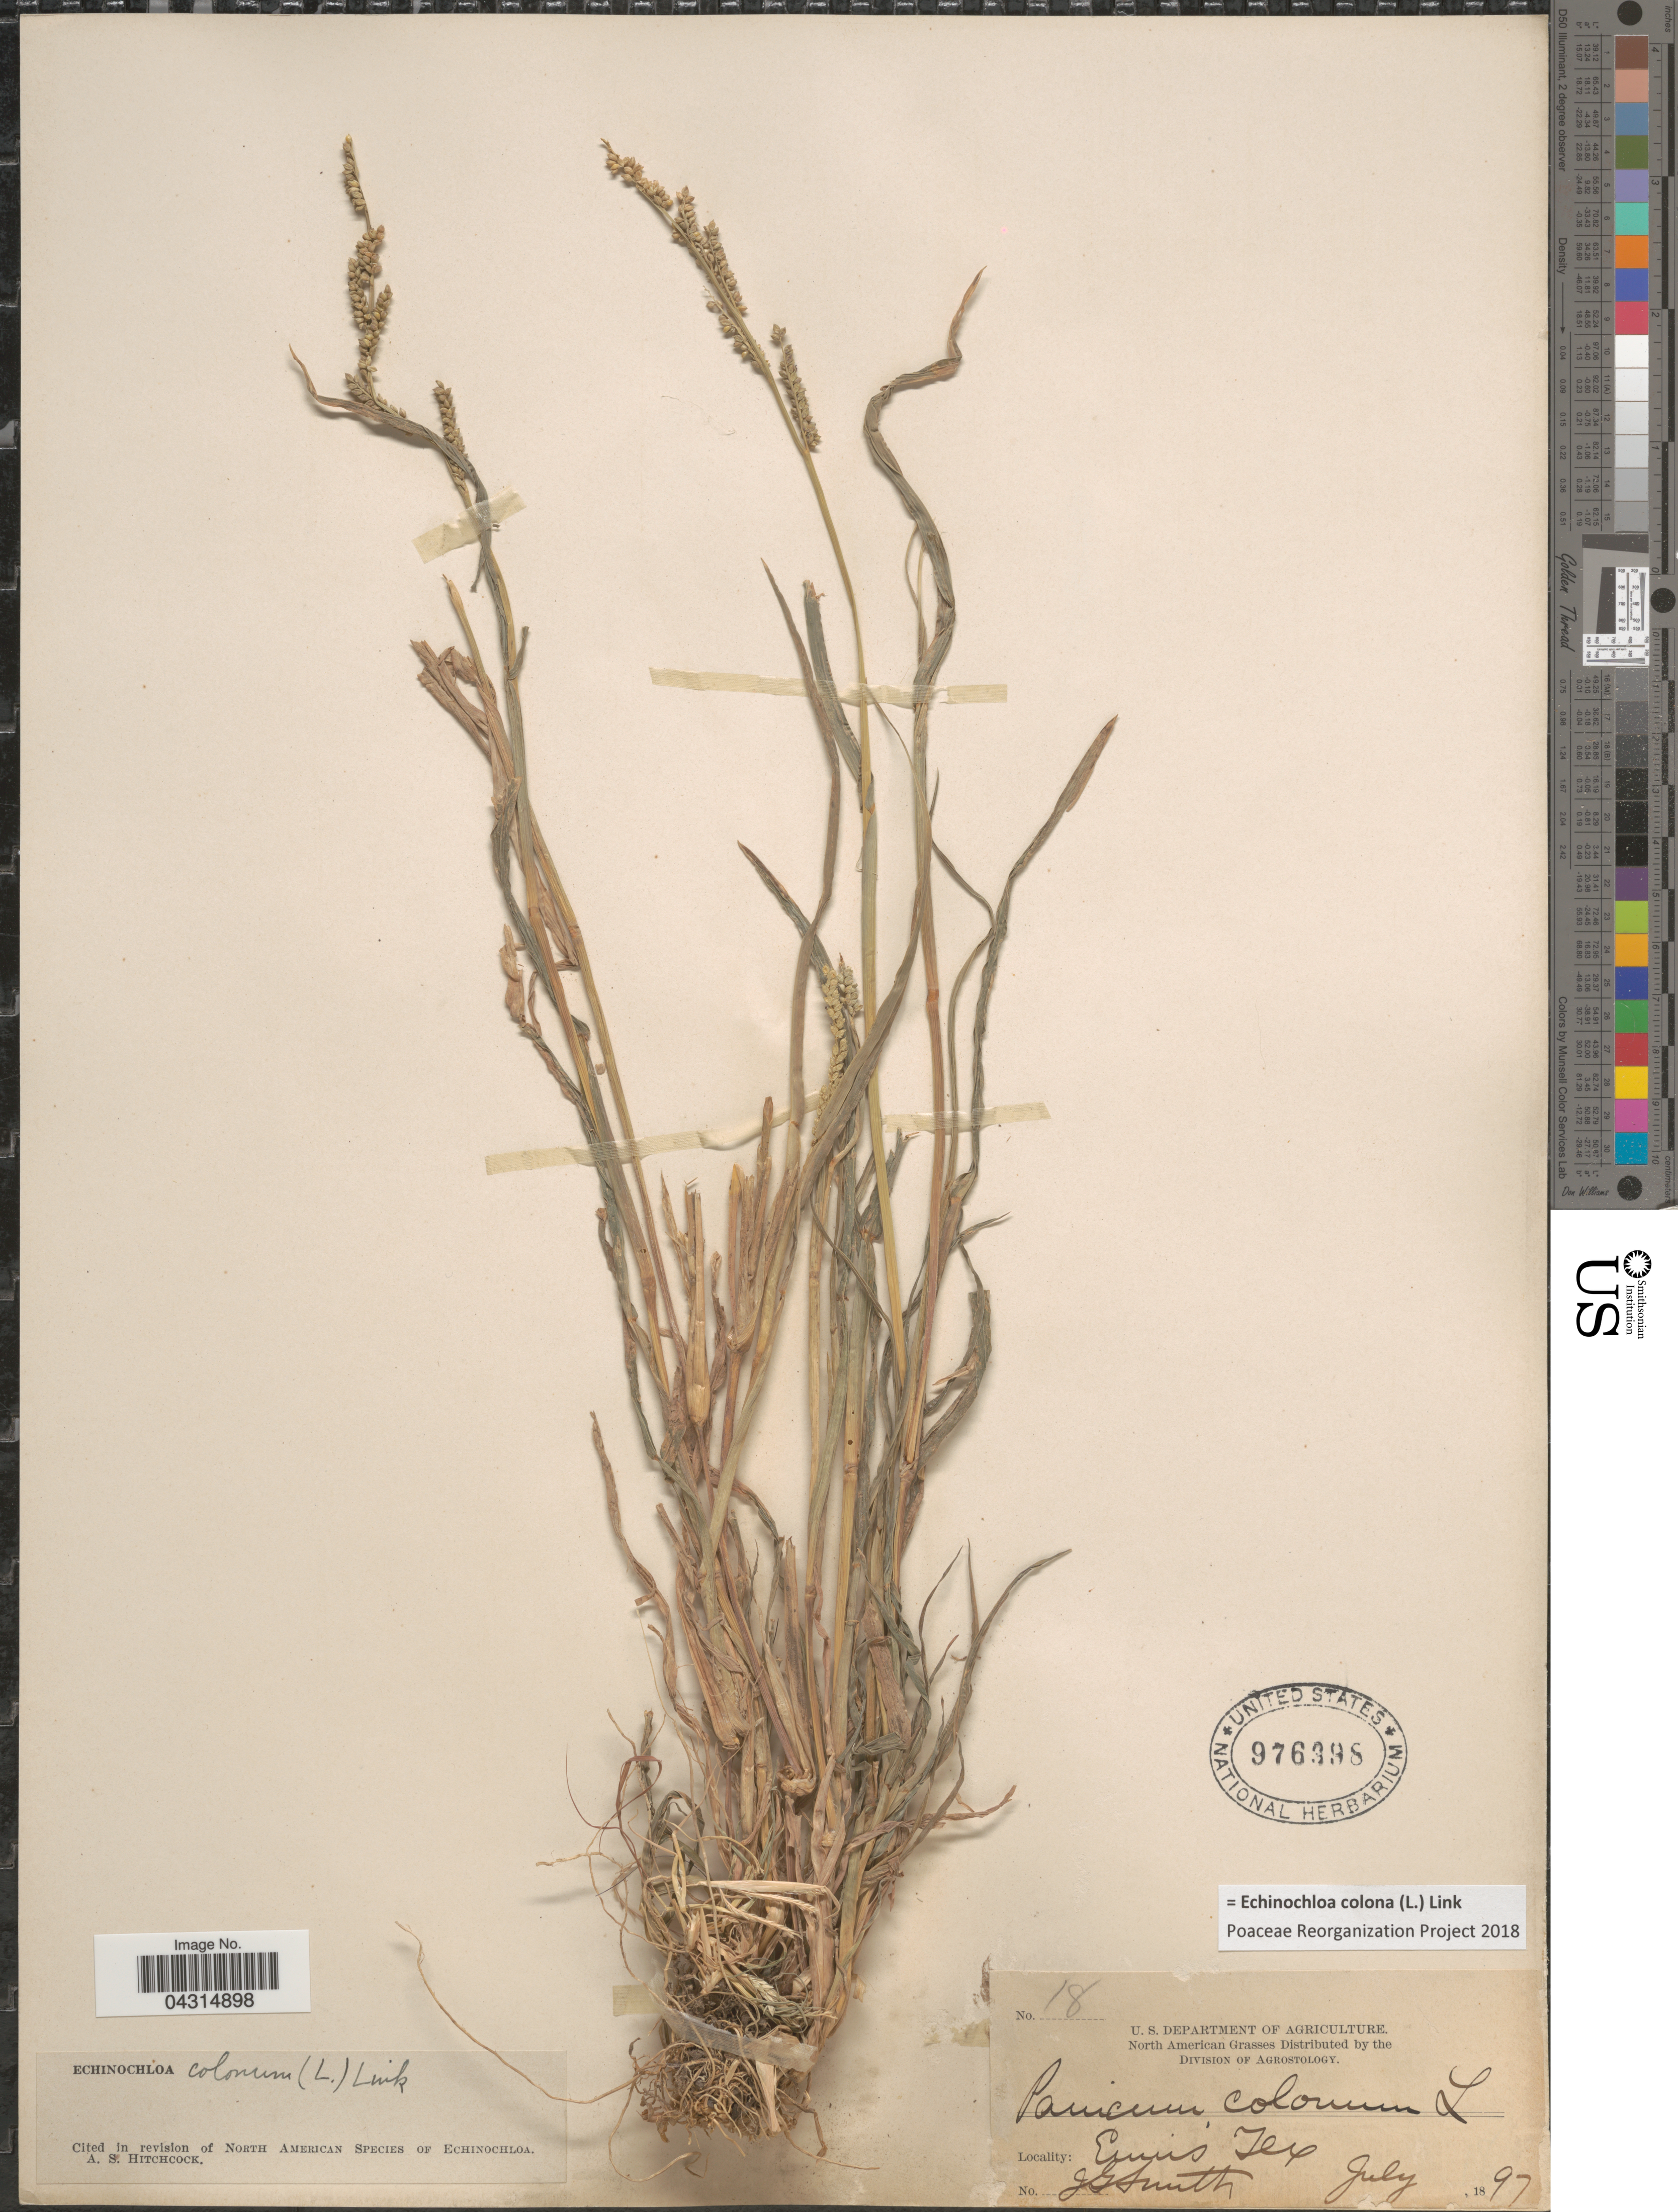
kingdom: Plantae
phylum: Tracheophyta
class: Liliopsida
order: Poales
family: Poaceae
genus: Echinochloa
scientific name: Echinochloa colona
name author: (L.) Link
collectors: J. G. Smith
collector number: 18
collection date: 1897-07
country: United States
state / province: Texas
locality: Ennis.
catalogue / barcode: US 976398